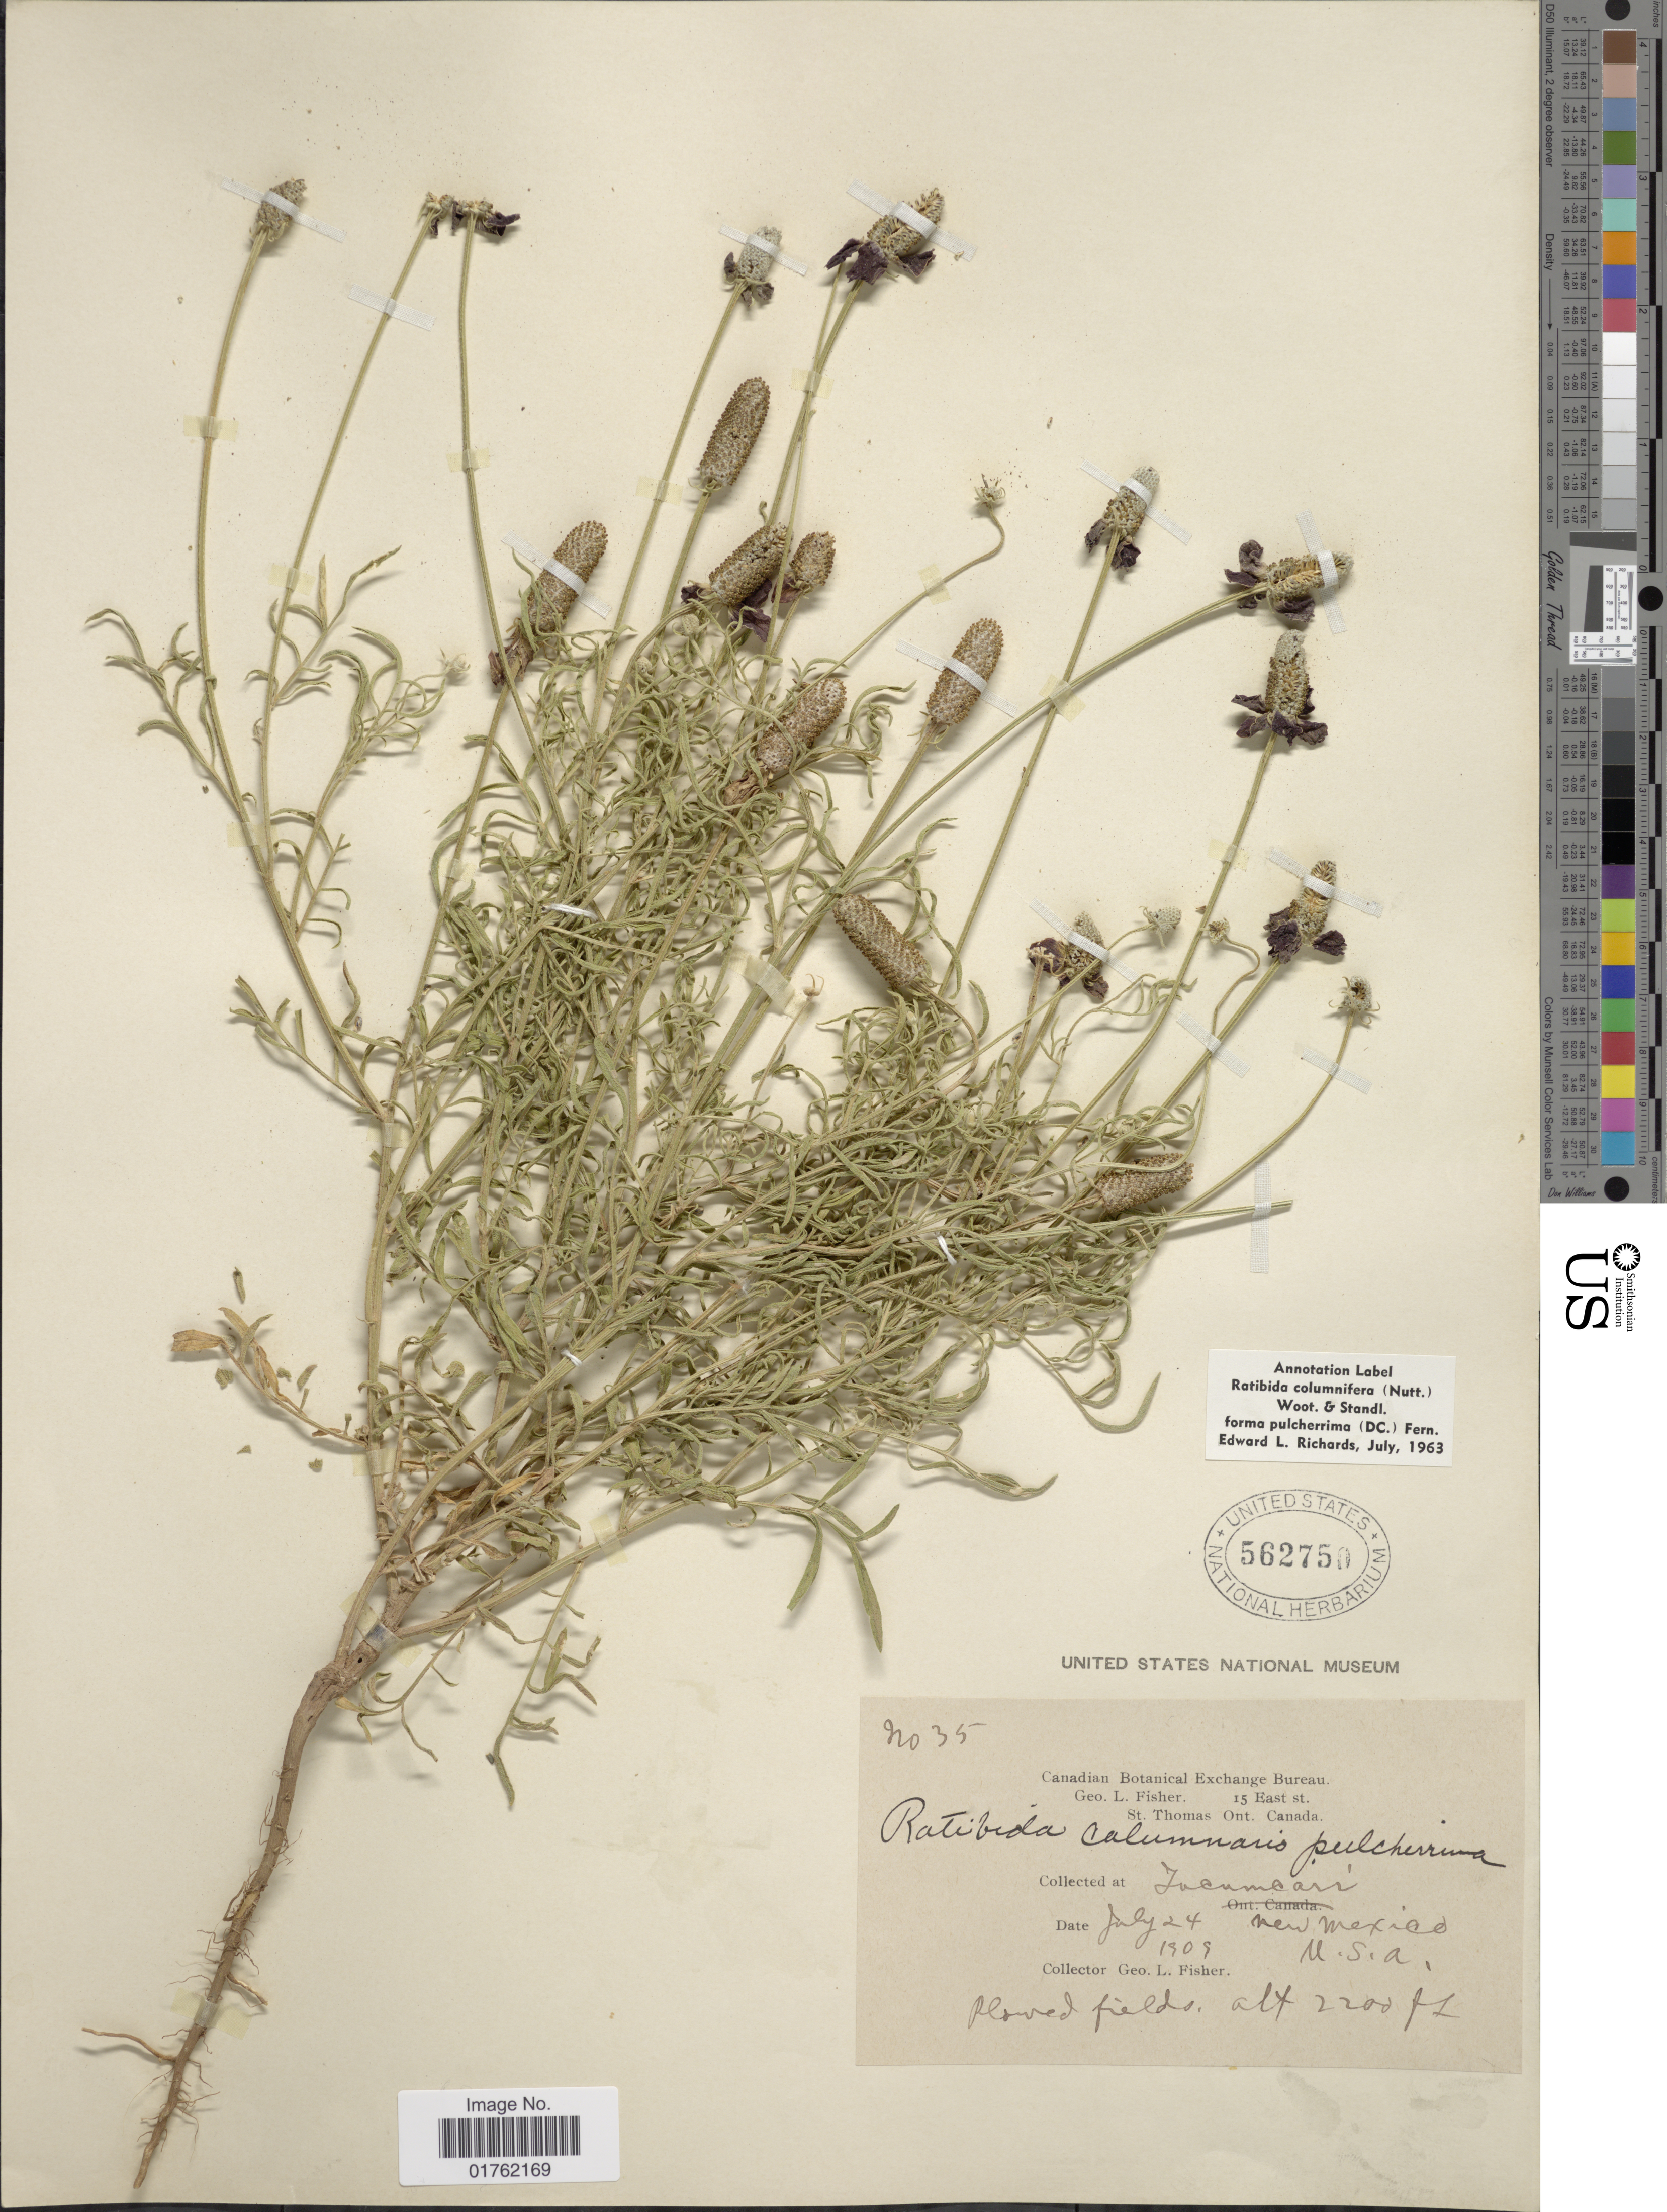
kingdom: Plantae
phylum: Tracheophyta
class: Magnoliopsida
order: Asterales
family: Asteraceae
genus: Ratibida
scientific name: Ratibida columnaris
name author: (Pursh) D. Don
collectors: G. L. Fisher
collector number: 35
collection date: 1909-07-24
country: United States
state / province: New Mexico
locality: Jacamani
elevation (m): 671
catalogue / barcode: US 562750